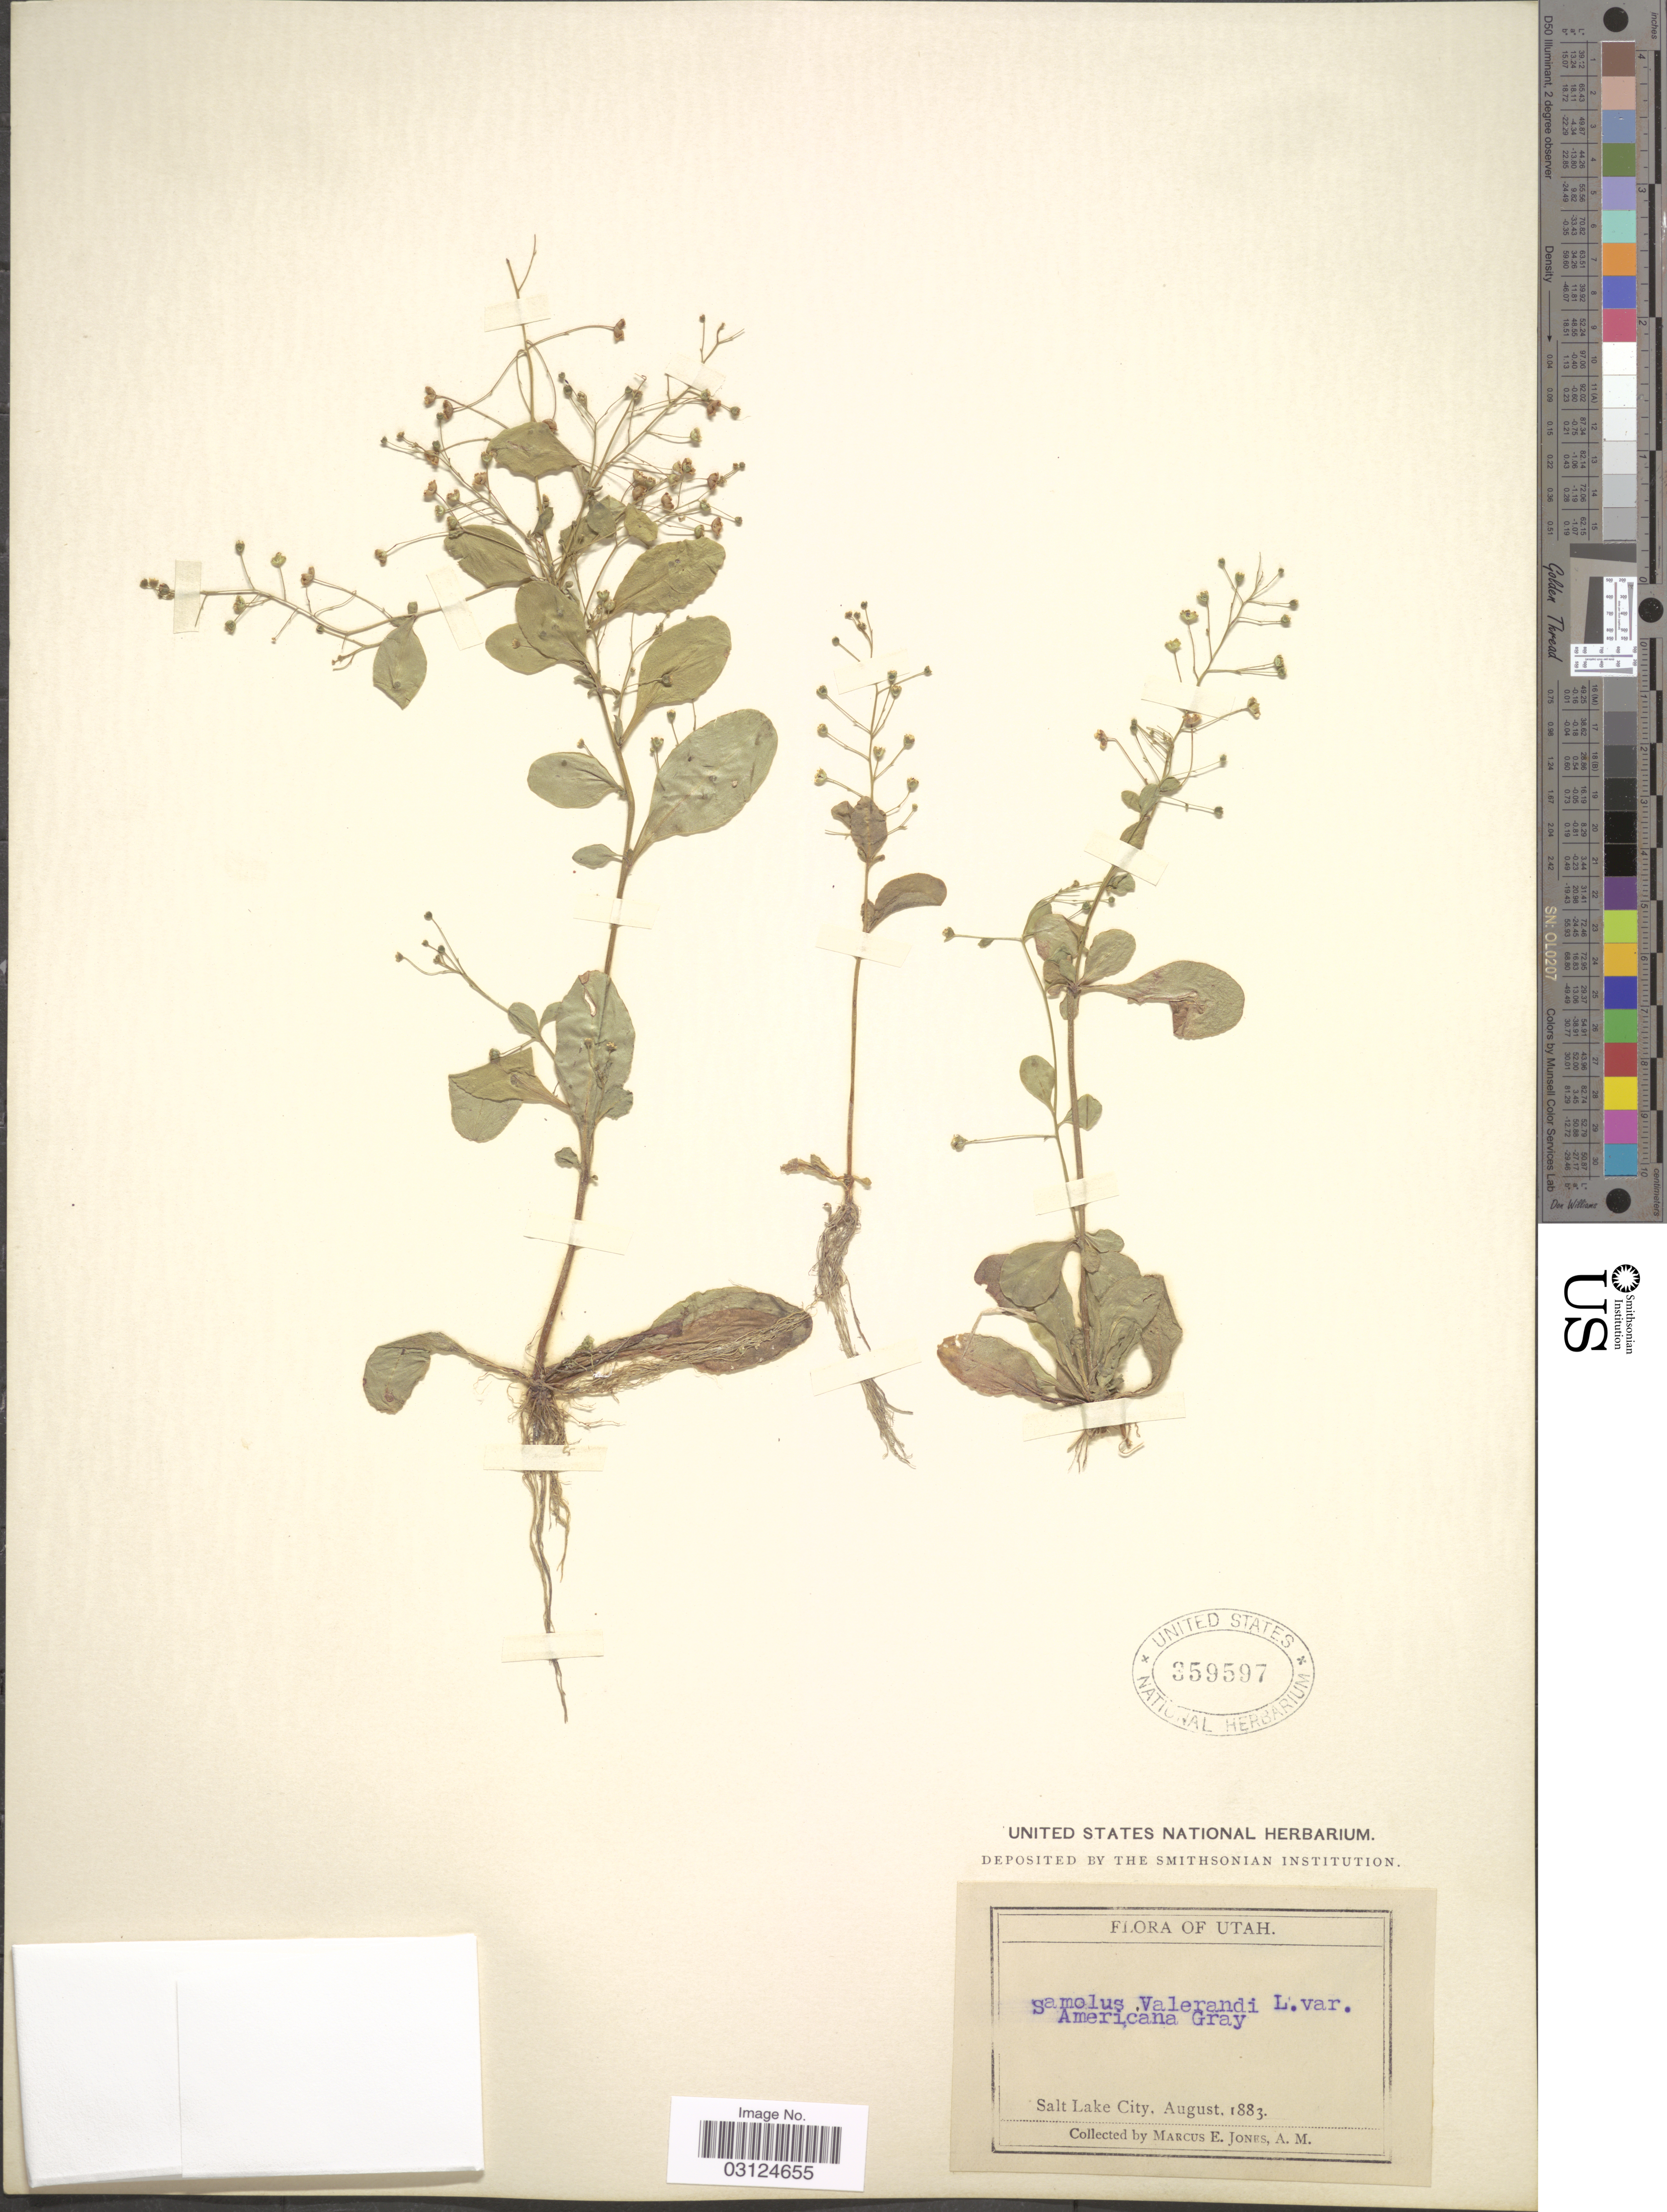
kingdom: Plantae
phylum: Tracheophyta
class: Magnoliopsida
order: Ericales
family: Primulaceae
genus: Samolus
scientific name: Samolus parviflorus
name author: Raf.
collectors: M. E. Jones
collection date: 1883-08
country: United States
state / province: Utah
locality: Salt Lake City.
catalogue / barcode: US 359597